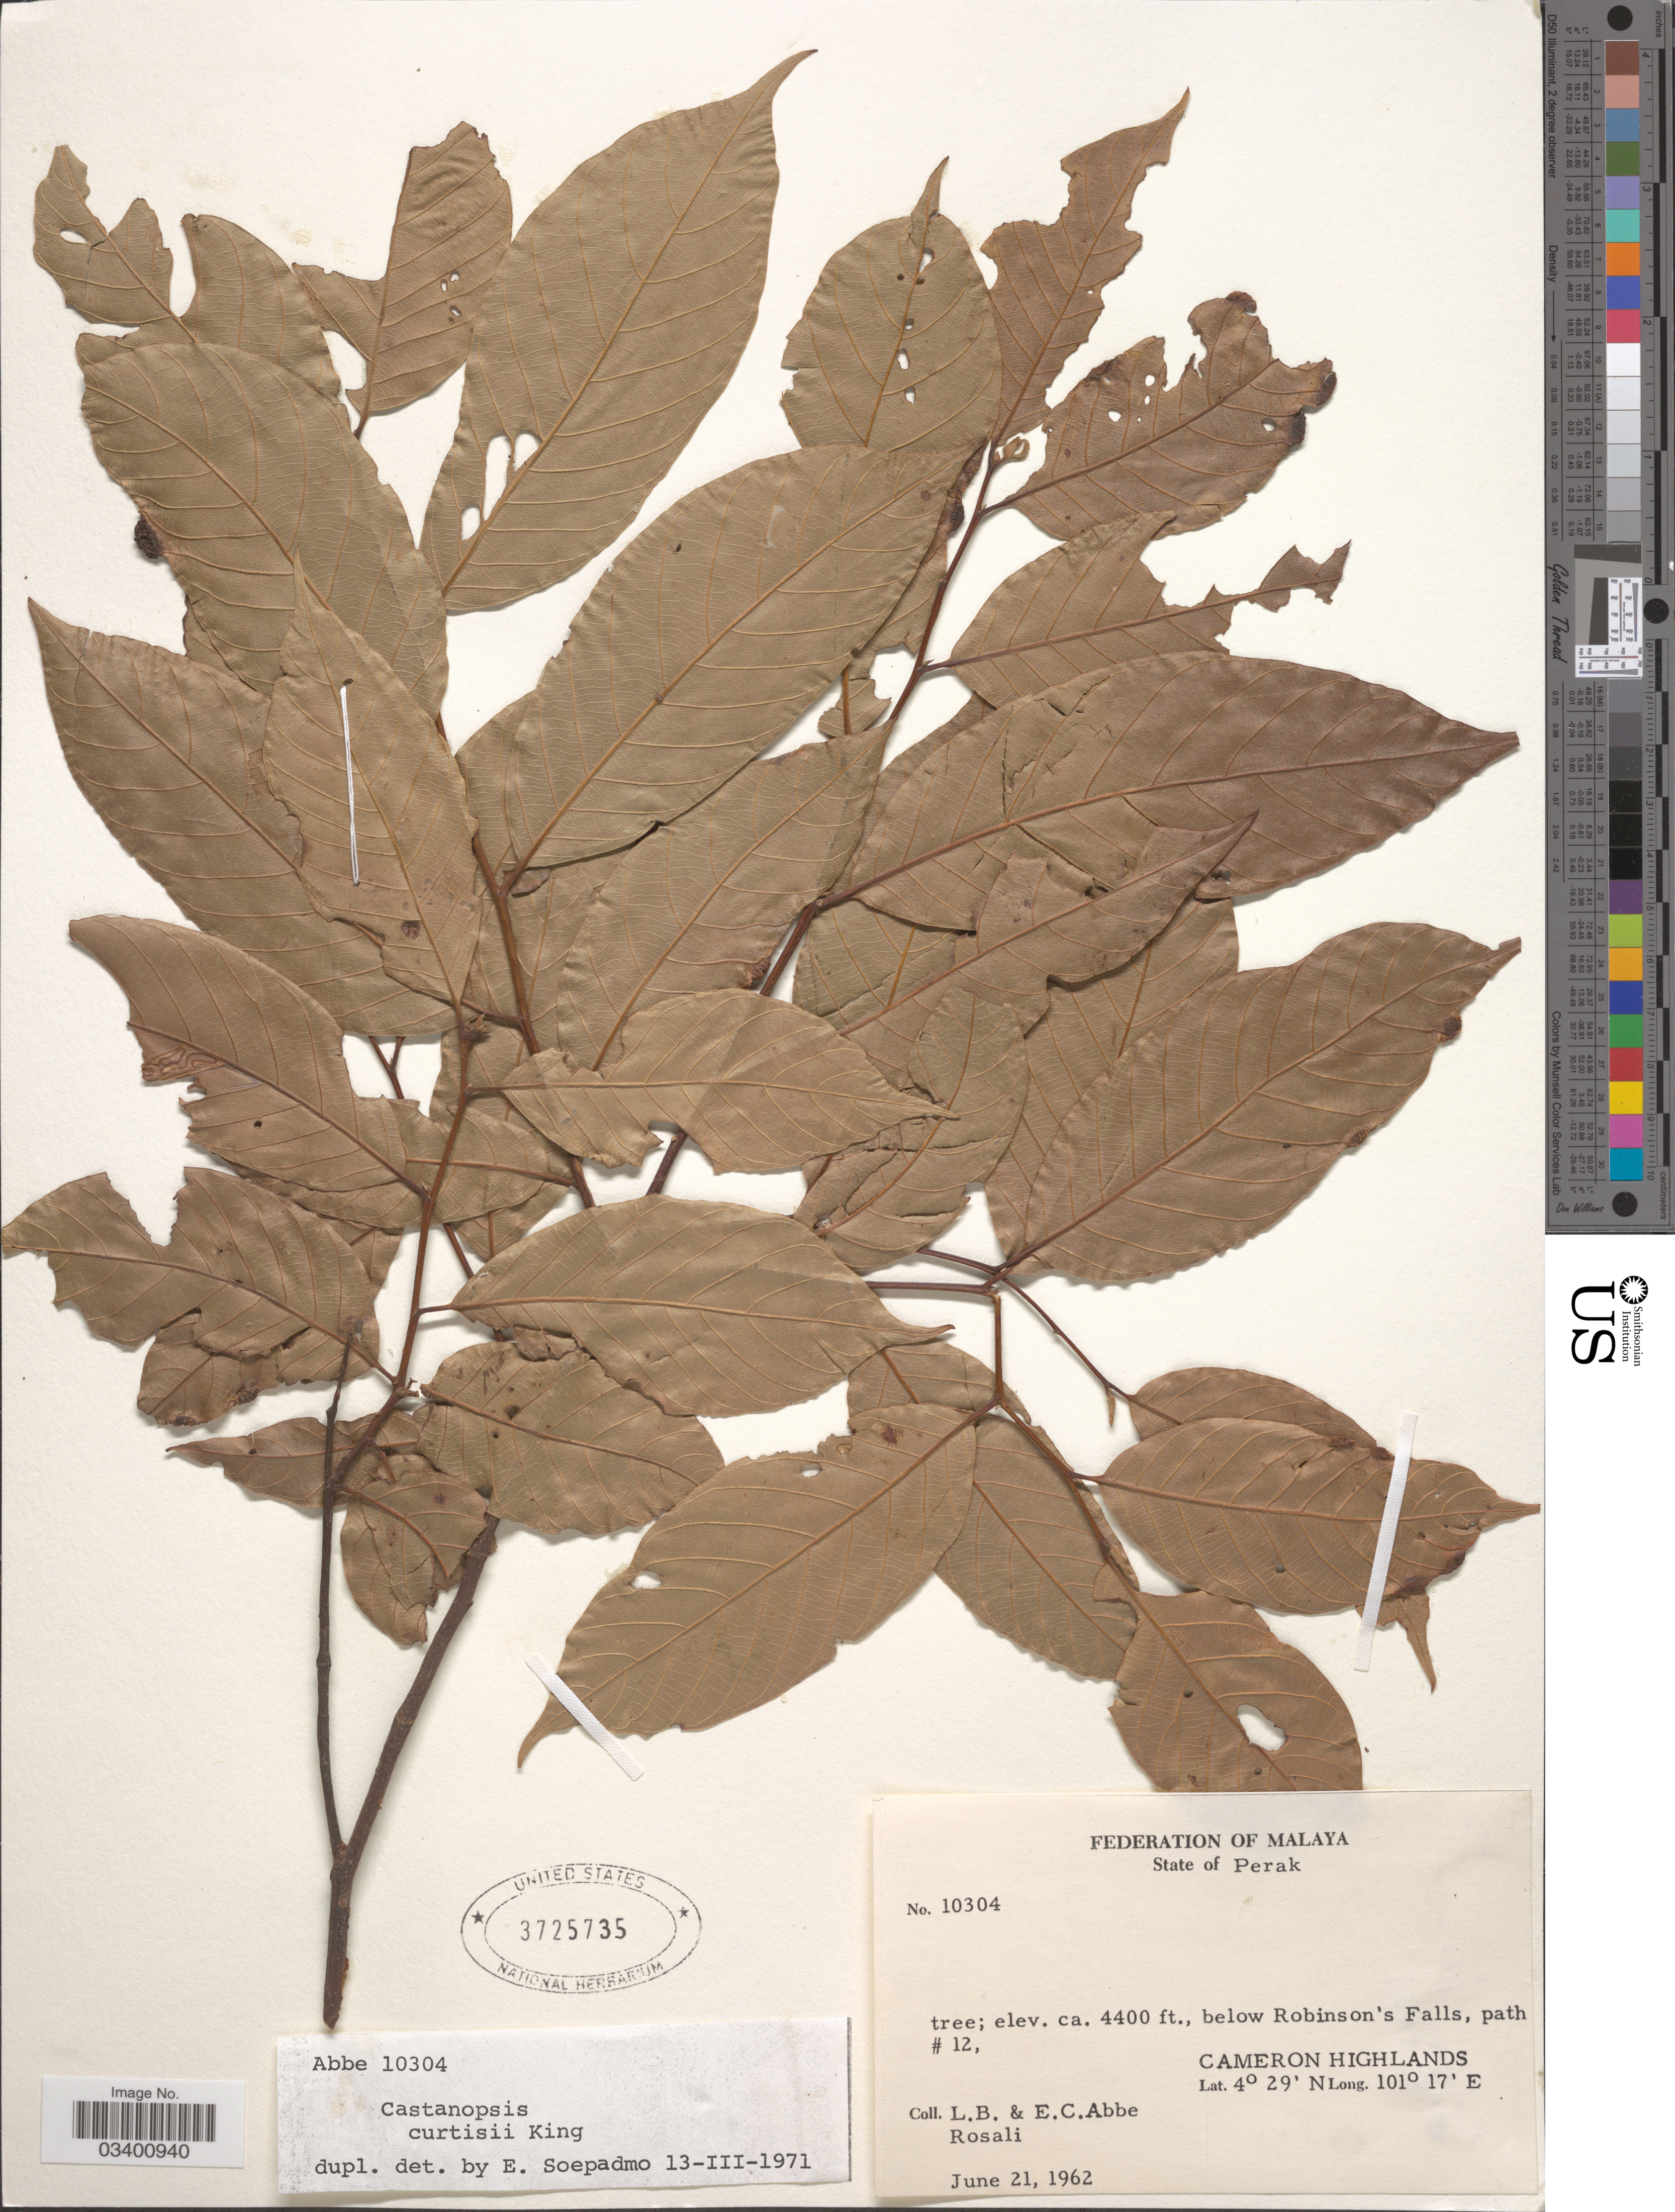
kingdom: Plantae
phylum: Tracheophyta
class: Magnoliopsida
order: Fagales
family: Fagaceae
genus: Castanopsis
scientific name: Castanopsis curtisii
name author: King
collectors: L. B. Abbe, E. C. Abbe & Rosali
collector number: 10304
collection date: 1962-06-21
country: Malaysia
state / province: Perak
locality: Below Robinson's Falls, Cameron Highlands.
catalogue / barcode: US 3725735